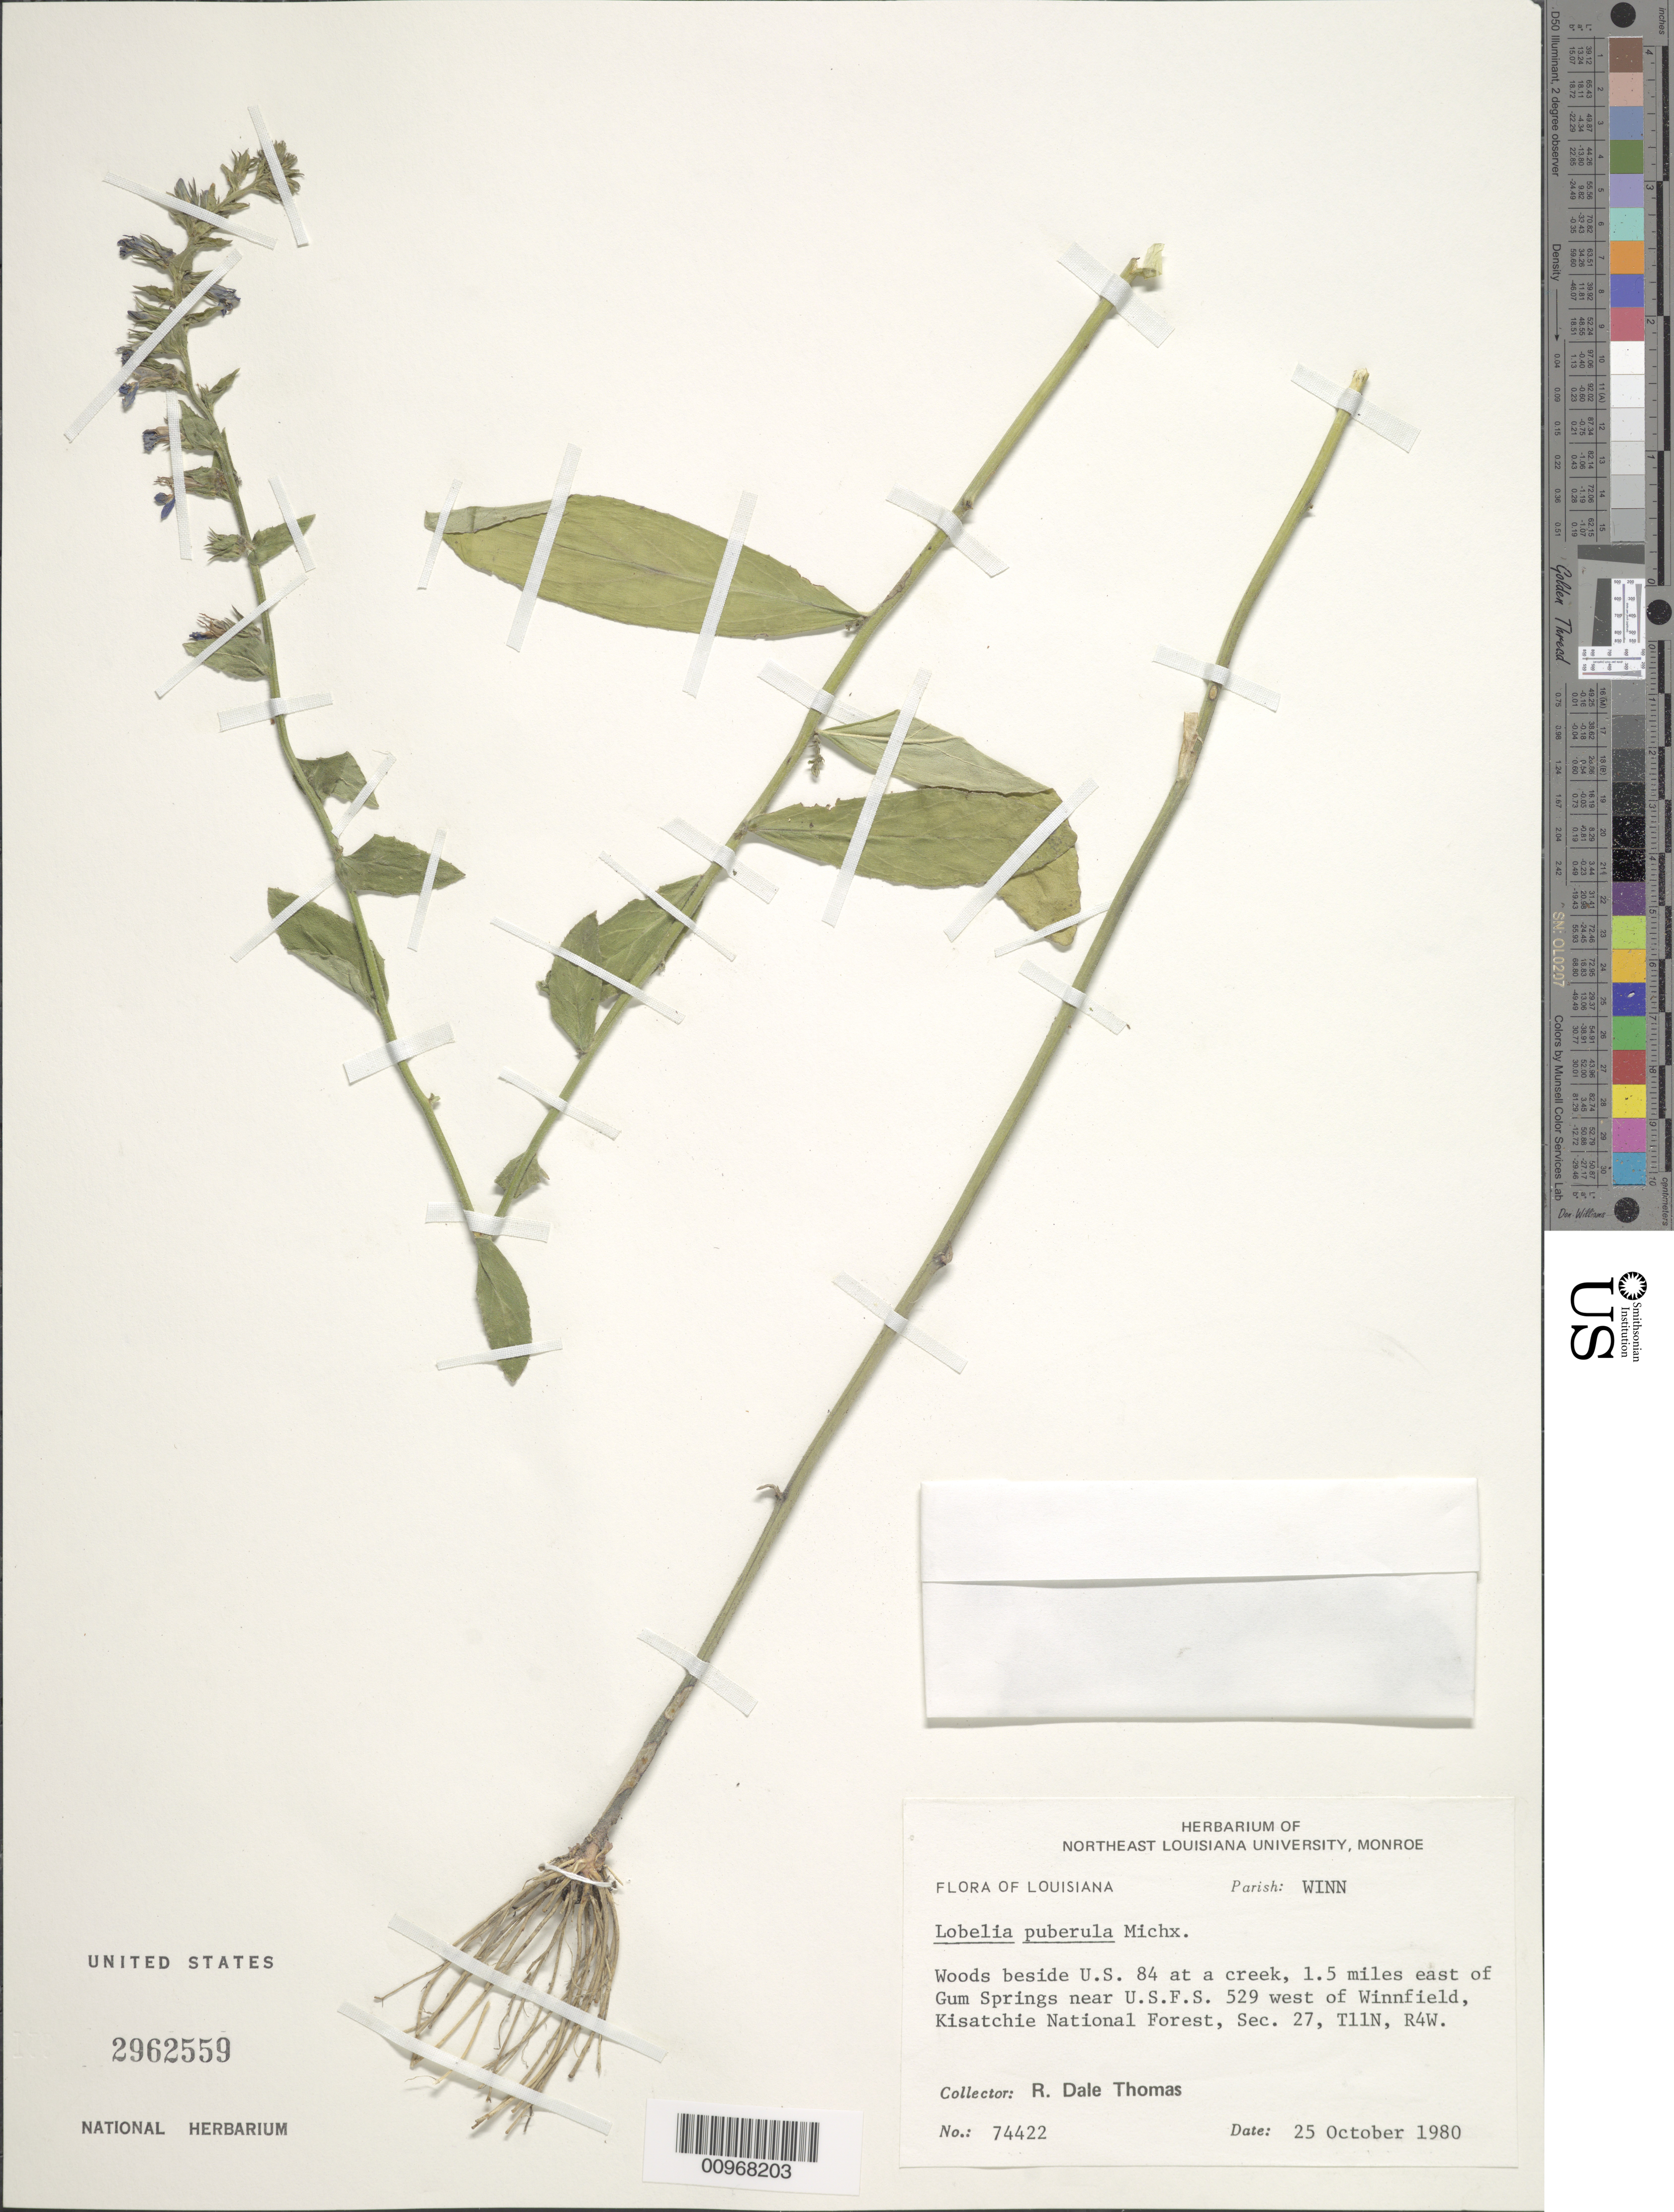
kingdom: Plantae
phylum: Tracheophyta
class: Magnoliopsida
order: Asterales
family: Campanulaceae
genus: Lobelia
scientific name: Lobelia puberula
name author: Michx.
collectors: R. Thomas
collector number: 74422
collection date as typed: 25 October 1980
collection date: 1980-10-25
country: United States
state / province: Louisiana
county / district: Winn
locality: Beside US 84 at a creek, 1.5 miles east of Gum Springs near USFS 529 west of Winnfield, Kisatchie National Forest, Sec. 27, T11N, R4W.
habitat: woods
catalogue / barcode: US 2962559